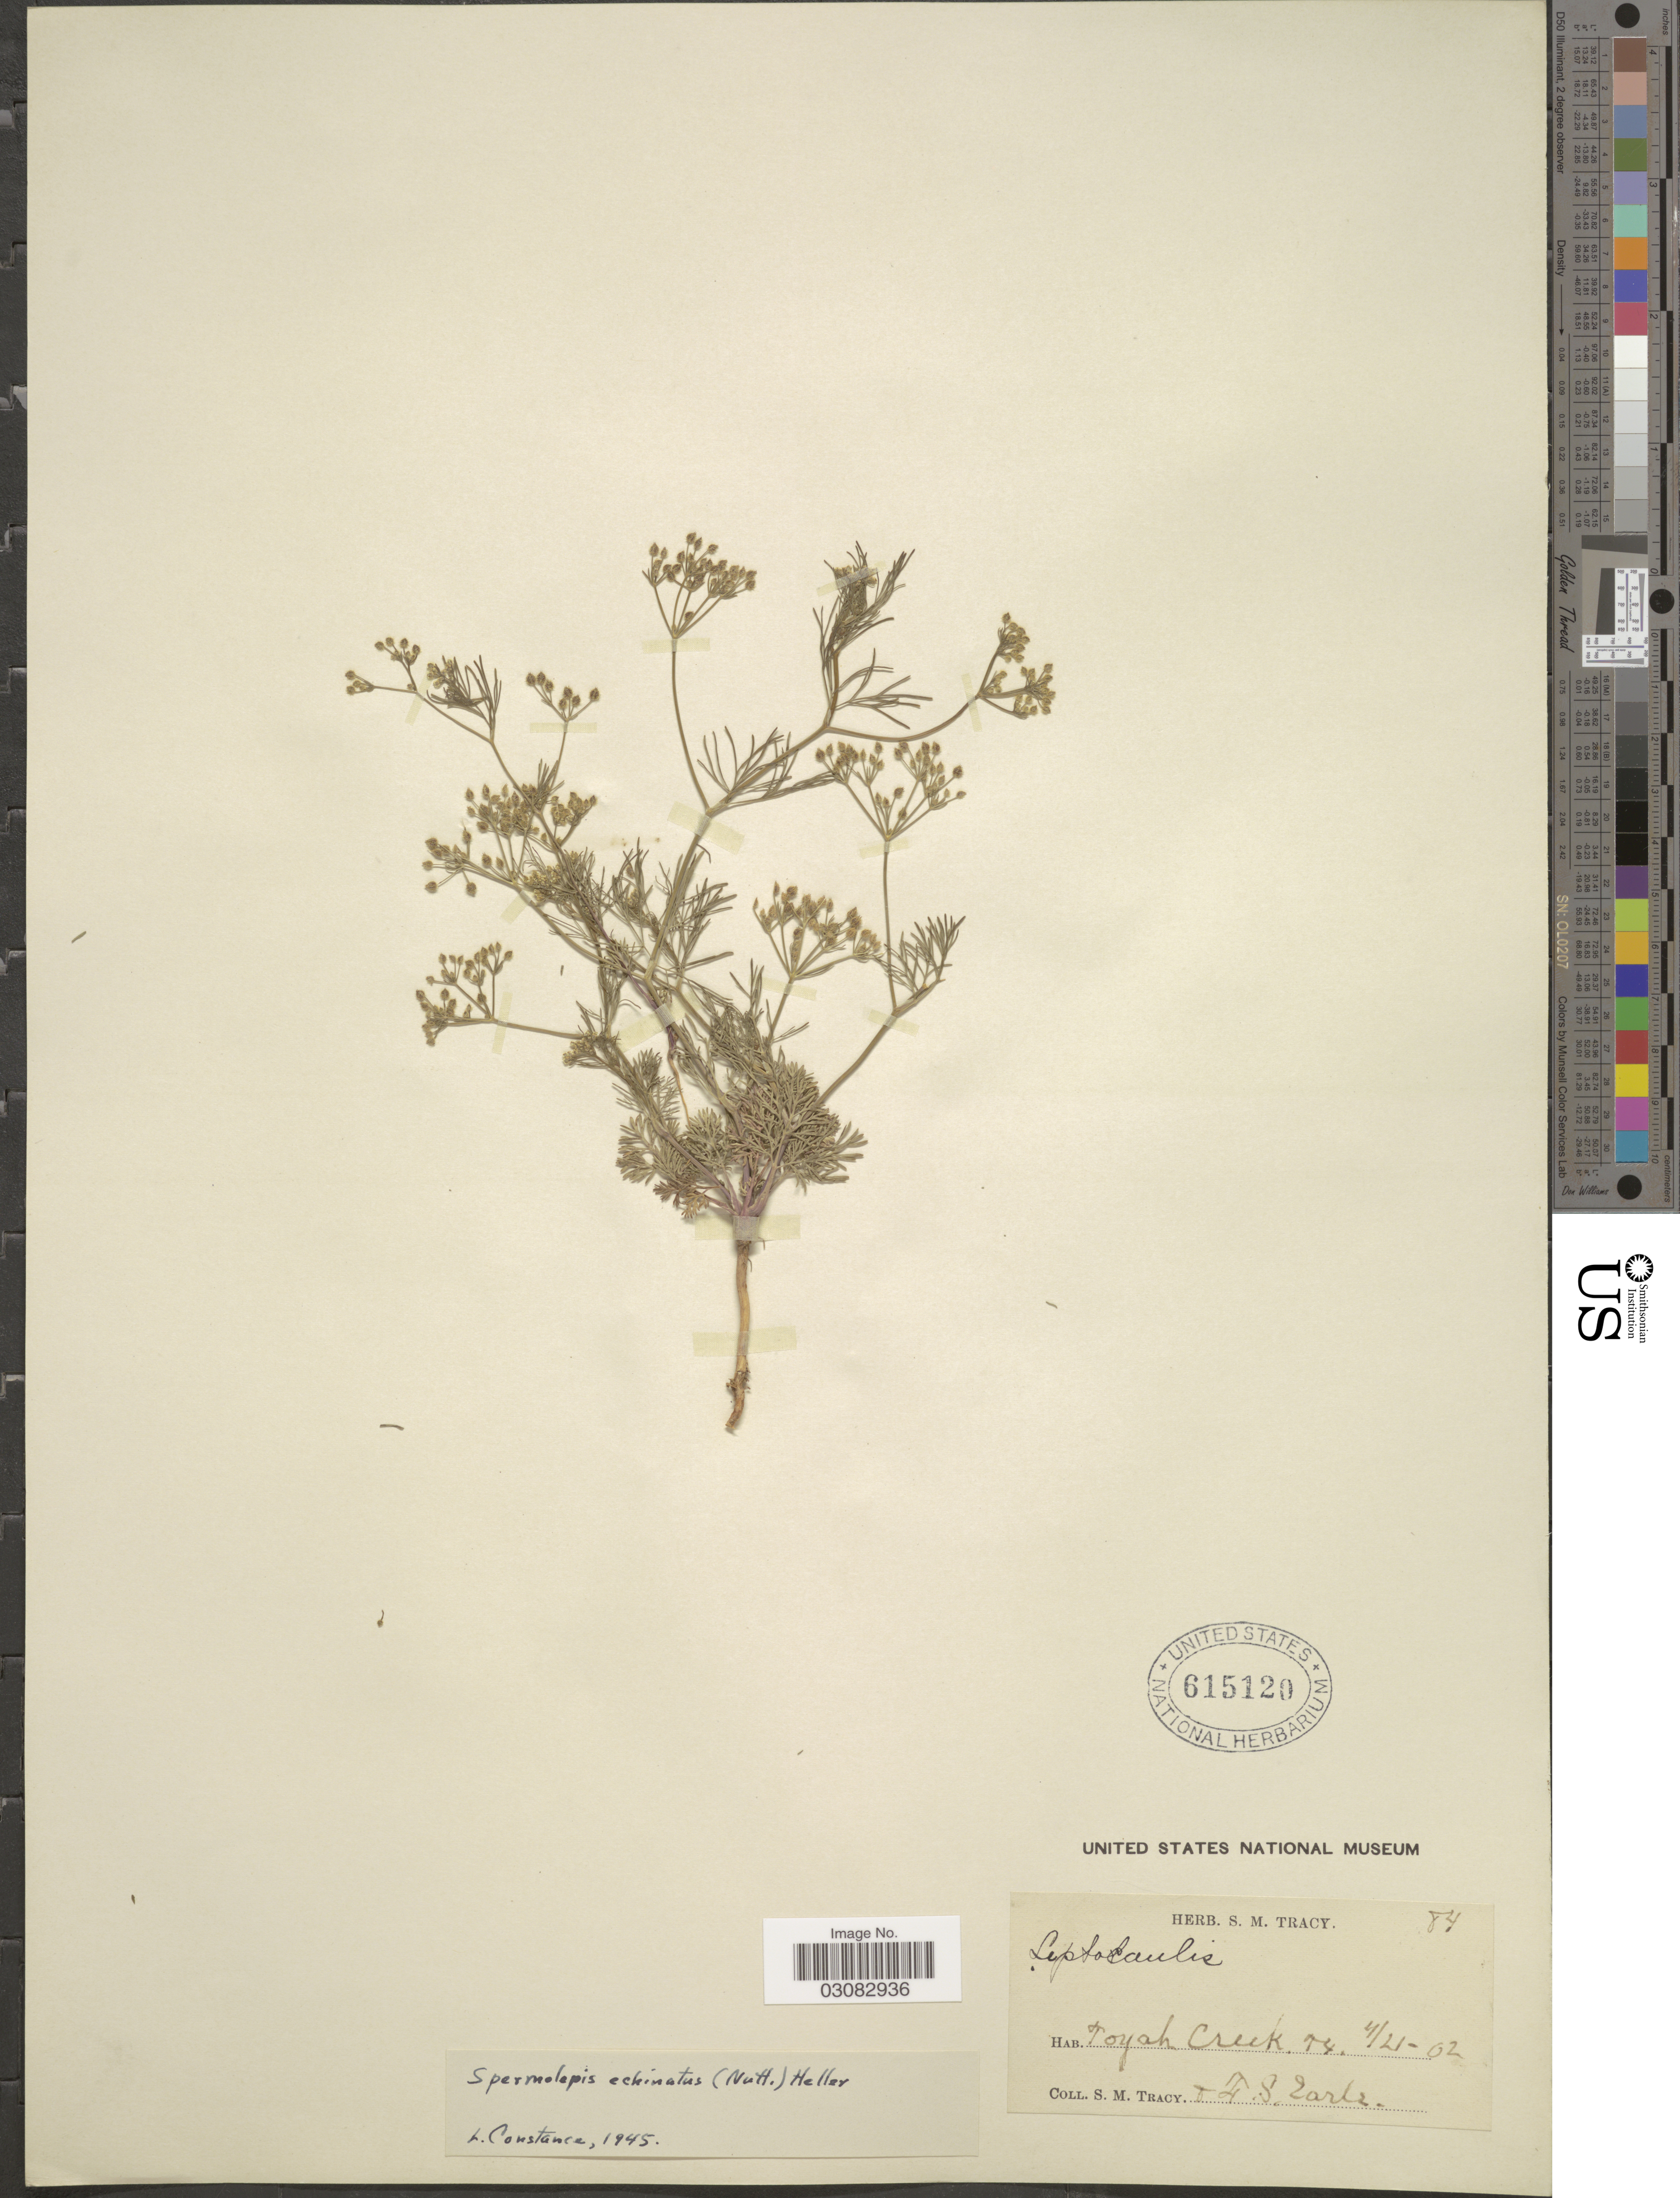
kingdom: Plantae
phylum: Tracheophyta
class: Magnoliopsida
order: Apiales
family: Apiaceae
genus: Spermolepis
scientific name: Spermolepis echinata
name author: (Nutt. ex DC.) A. Heller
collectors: S. M. Tracy & F. S. Earle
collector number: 84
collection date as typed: Transcribed d/m/y: 21/4/2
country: United States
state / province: Texas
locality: Toyah Creek.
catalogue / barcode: US 615120